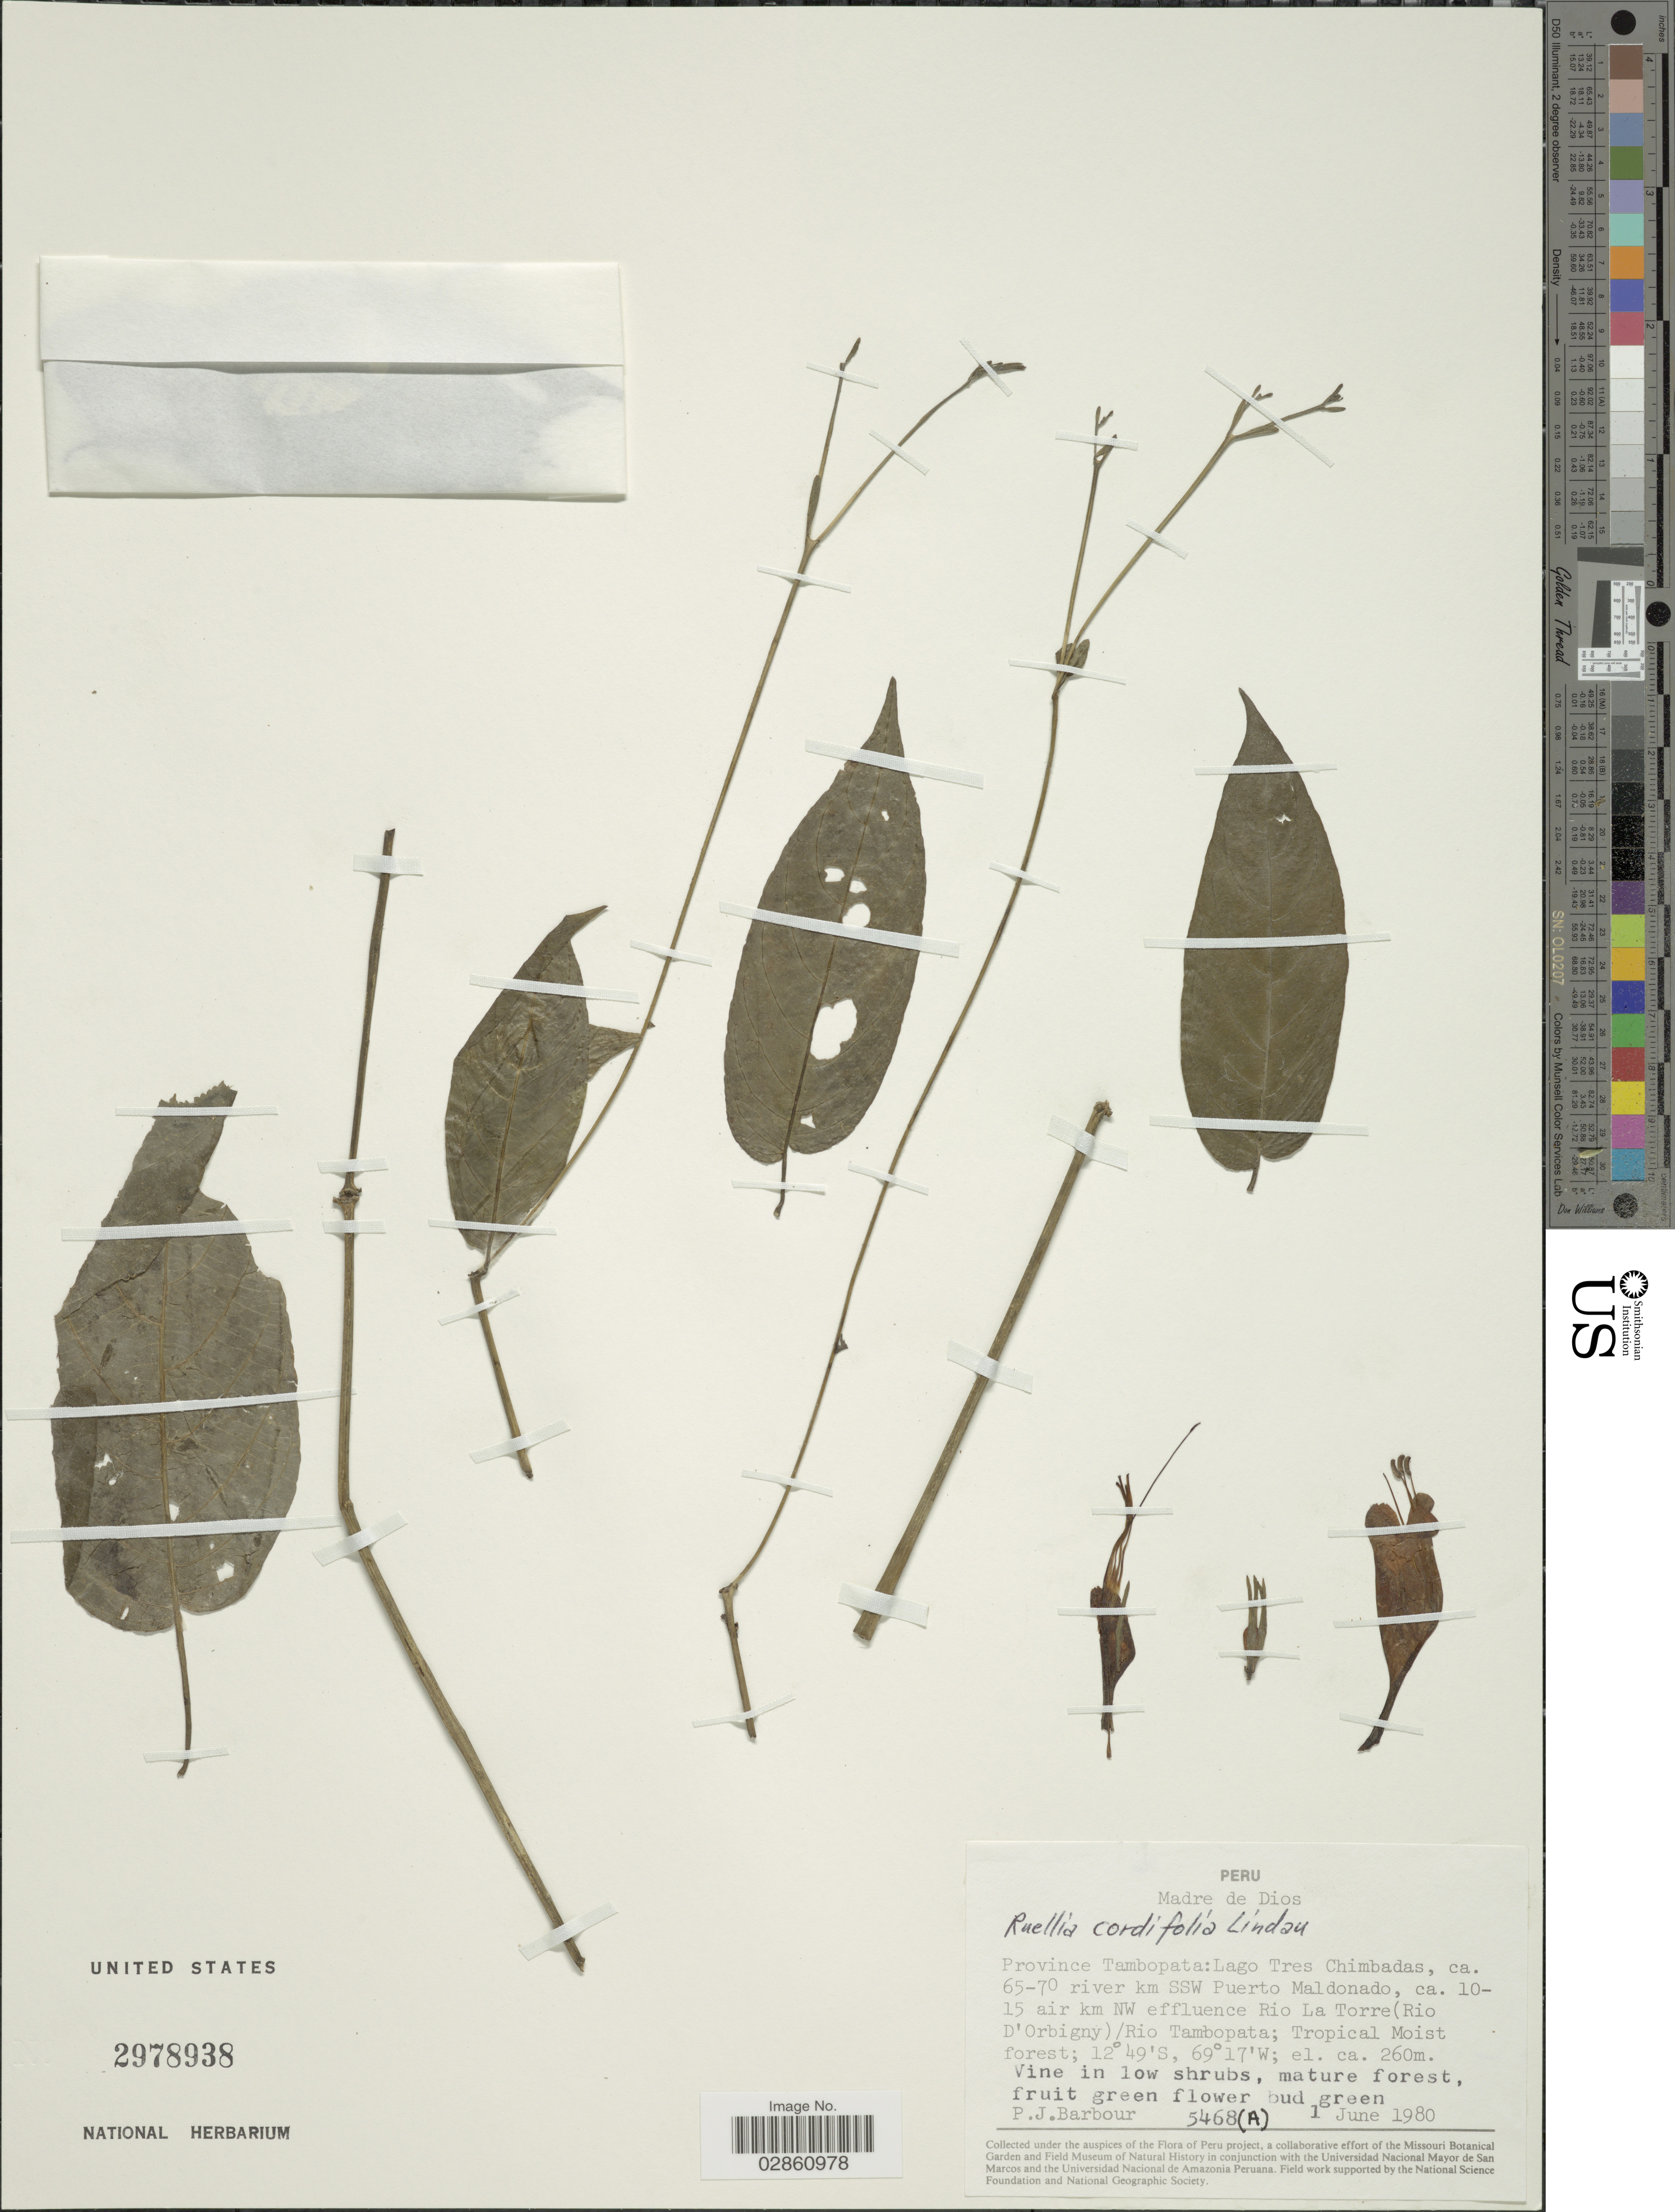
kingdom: Plantae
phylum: Tracheophyta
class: Magnoliopsida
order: Lamiales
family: Acanthaceae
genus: Ruellia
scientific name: Ruellia inflata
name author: Rich.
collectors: P. Barbour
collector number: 5468(A)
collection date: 1980-06-01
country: Peru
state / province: Madre de Dios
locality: Province Tambopata: Lago Tres Chimbadas, ca. 65-70 river km SSW Puerto Maldonado, ca. 10-15 air km NW effluence Rio La Torre ( Rio D'Orbigny)/ Rio Tambopata.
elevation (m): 260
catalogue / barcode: US 2978938